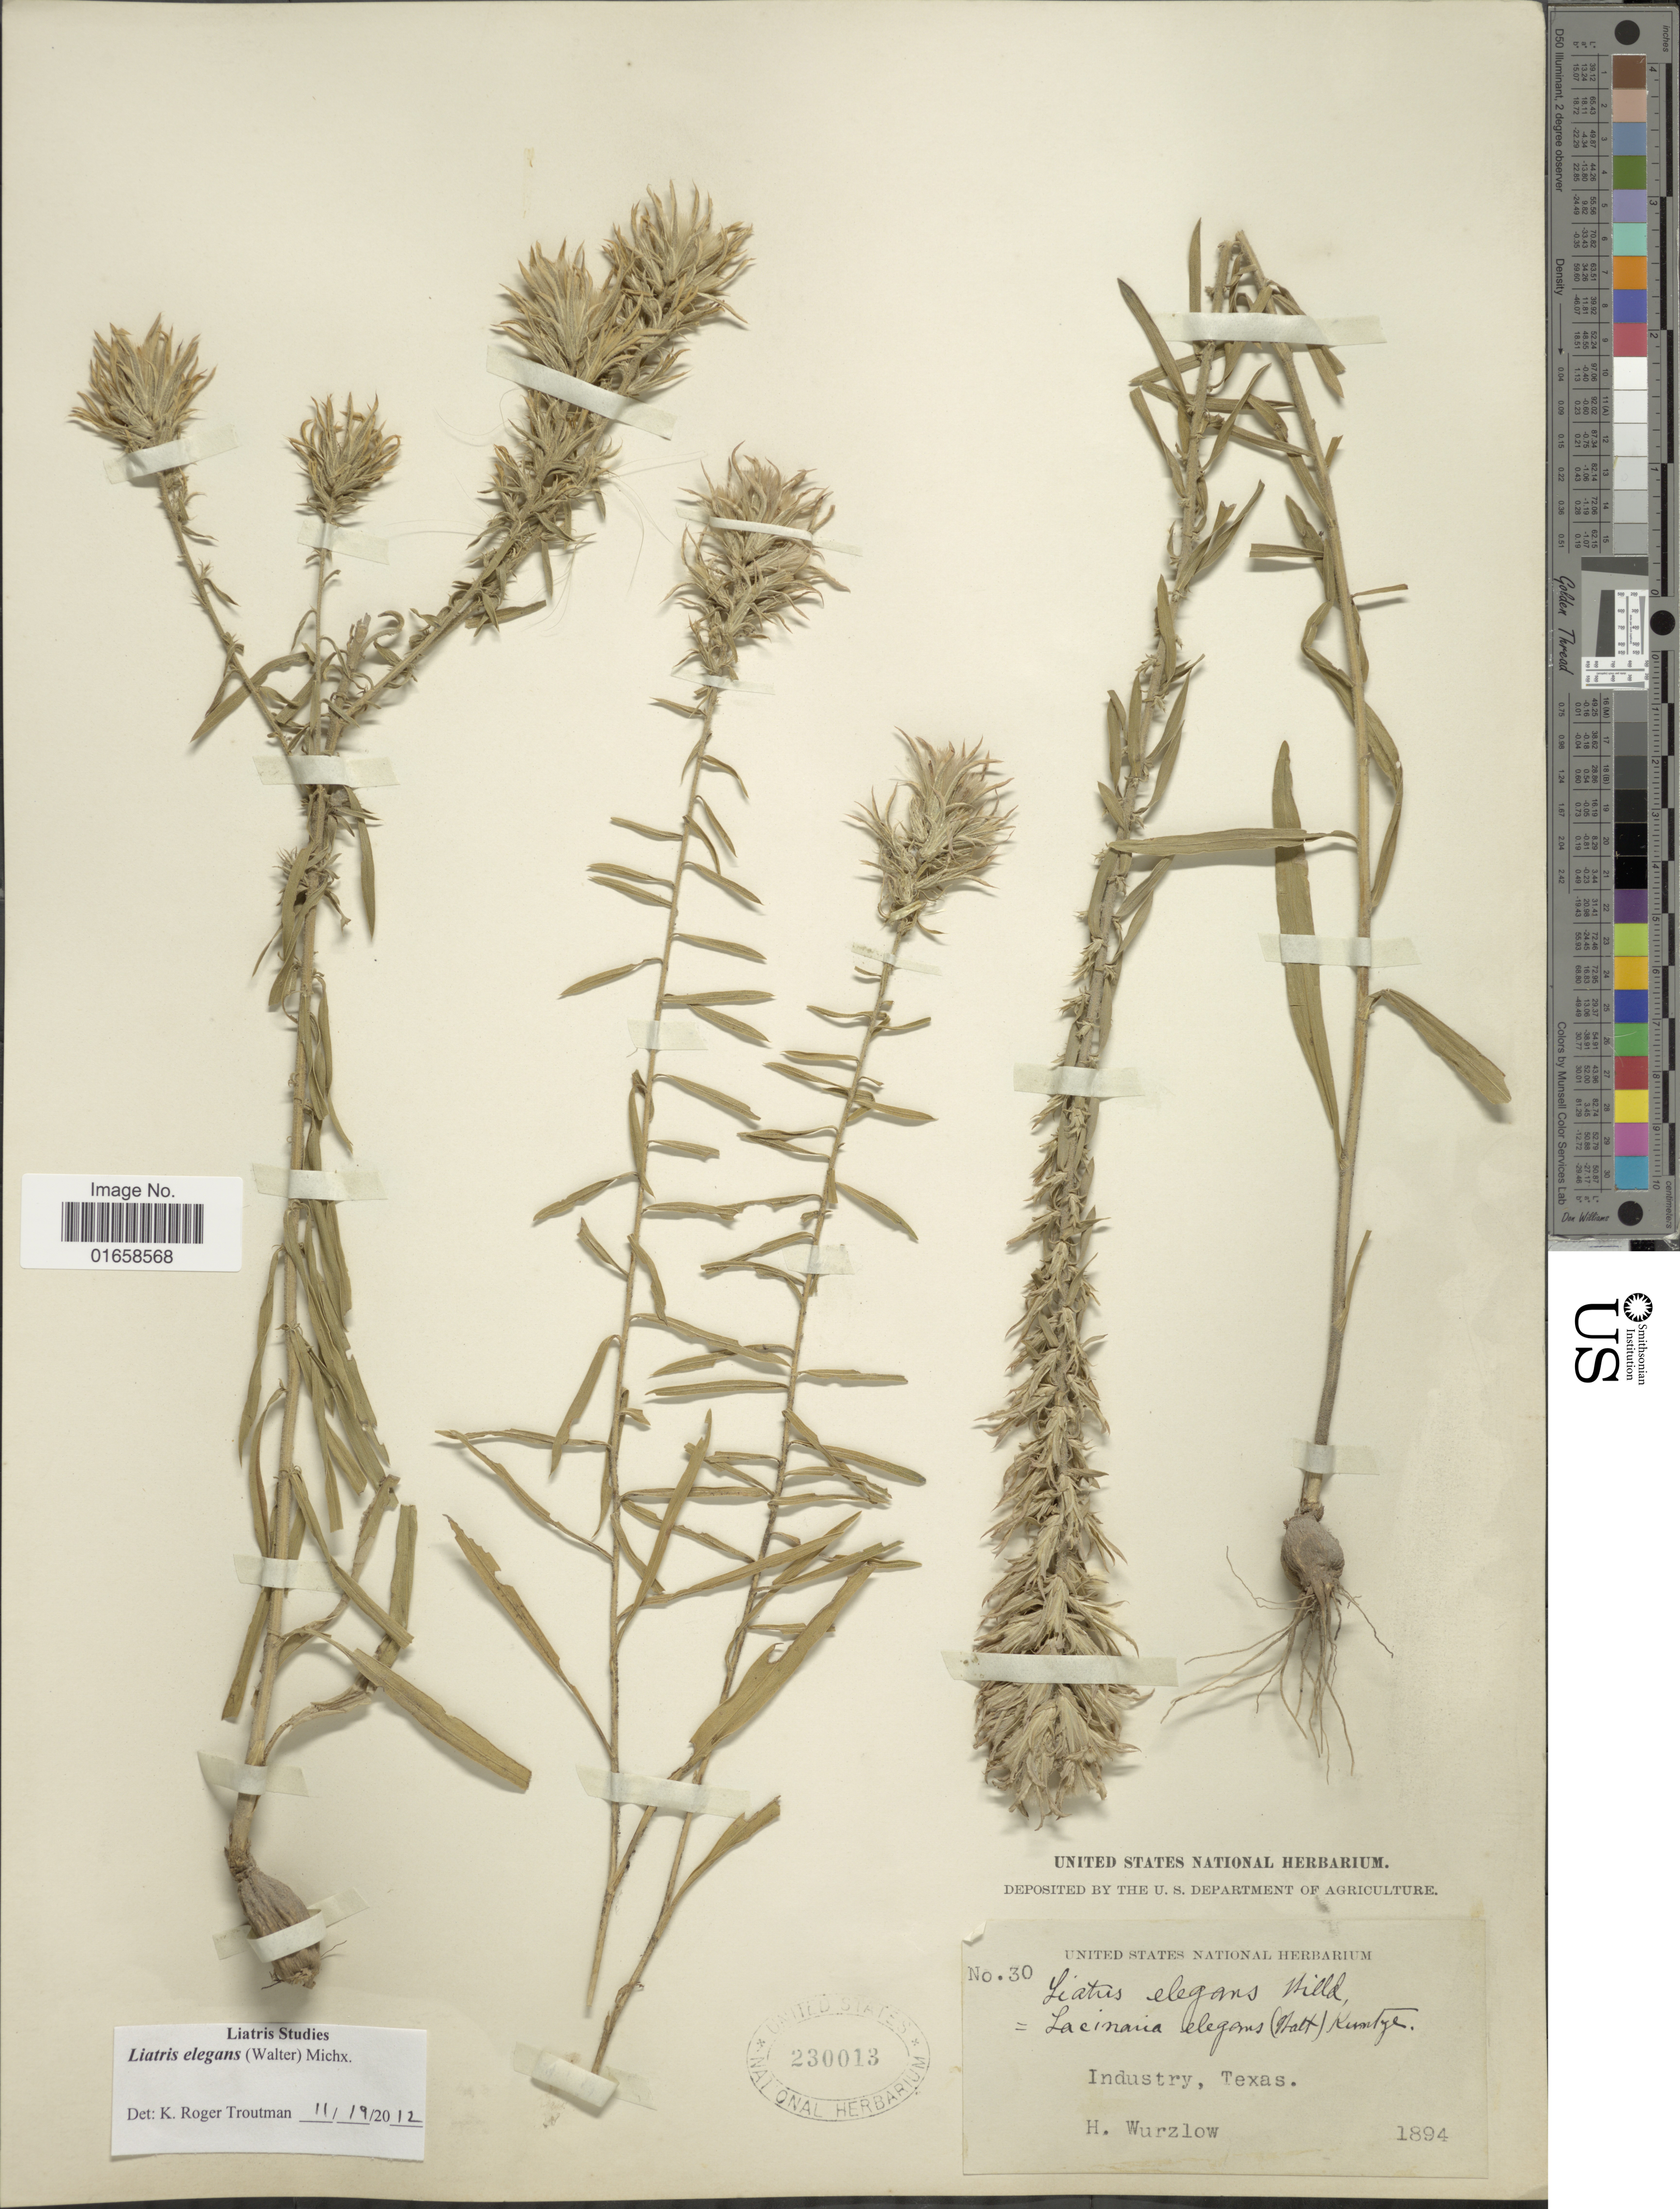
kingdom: Plantae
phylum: Tracheophyta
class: Magnoliopsida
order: Asterales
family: Asteraceae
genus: Liatris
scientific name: Liatris elegans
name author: (Walter) Michx.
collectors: H. Wurzlow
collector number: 30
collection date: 1894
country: United States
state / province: Texas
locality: Industry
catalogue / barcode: US 230013